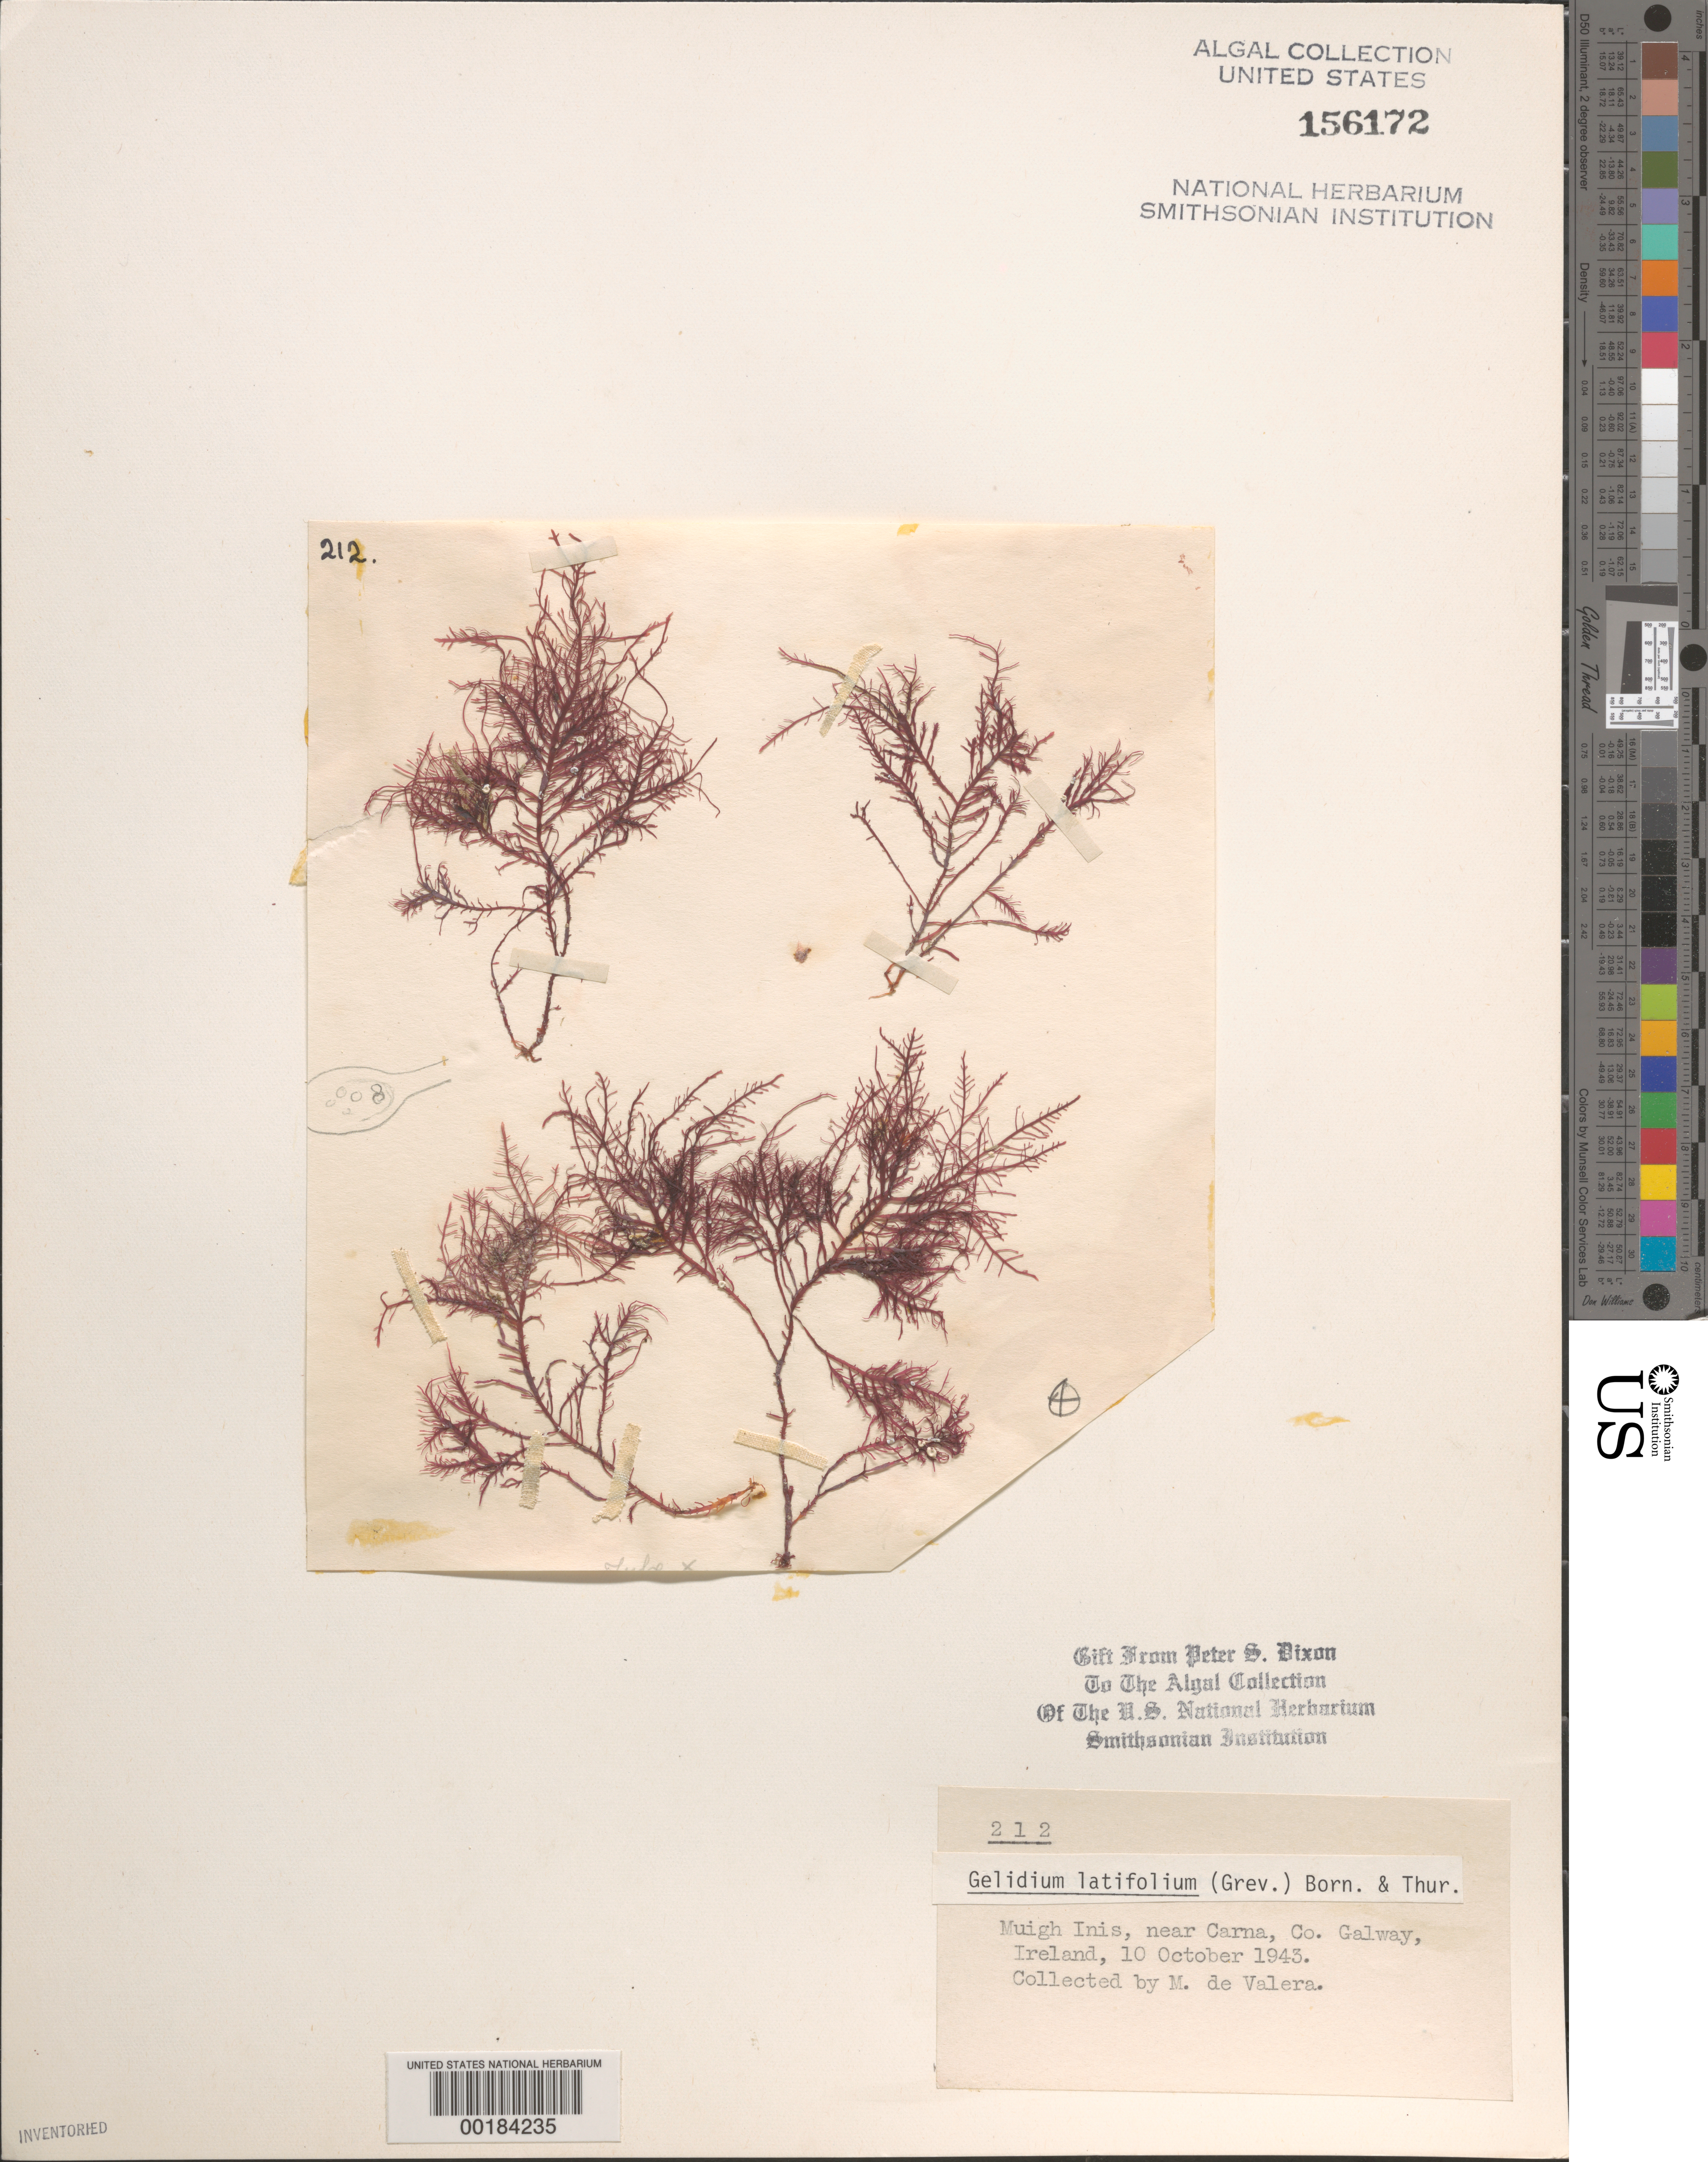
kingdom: Plantae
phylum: Rhodophyta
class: Florideophyceae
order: Gelidiales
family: Gelidiaceae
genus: Gelidium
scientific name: Gelidium spinosum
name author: (S.G. Gmel.) P.C. Silva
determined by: Algae name updating Project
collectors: M. De Valera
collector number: PSD 212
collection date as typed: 10 Oct 1943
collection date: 1943-10-10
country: Ireland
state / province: Connaught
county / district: Galway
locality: Muigh Inis, near Carna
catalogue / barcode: US 156172